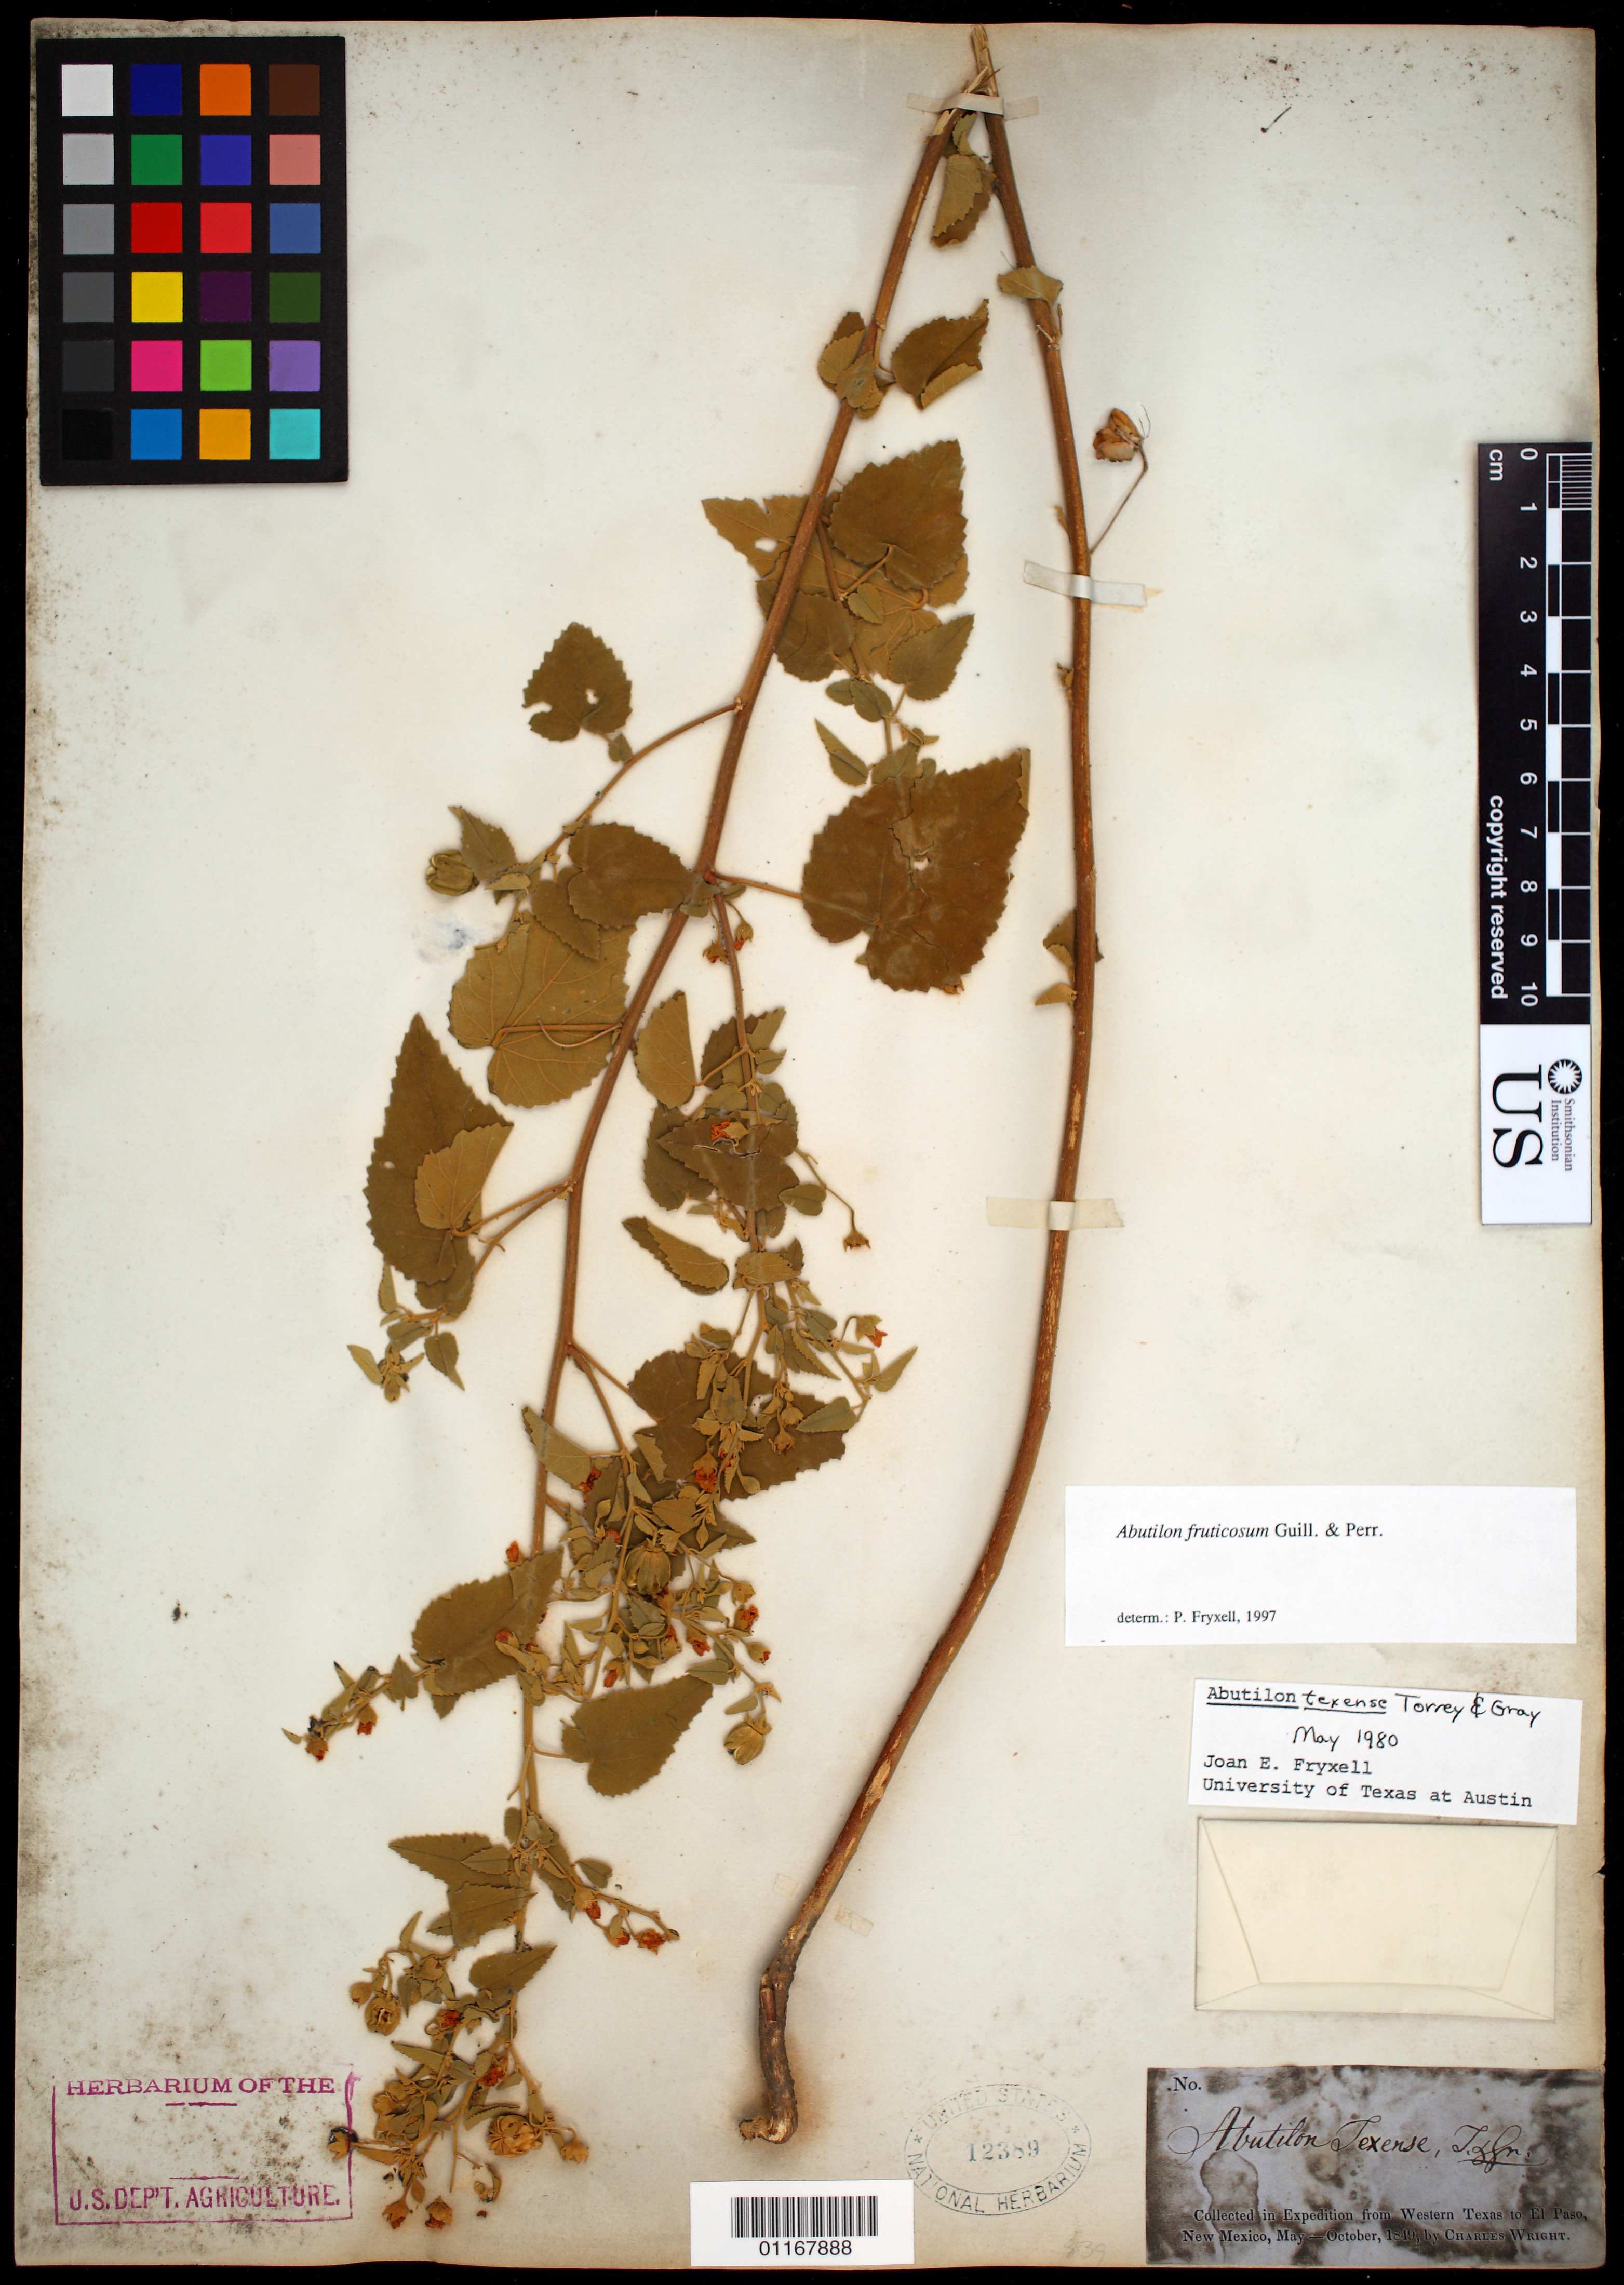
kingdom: Plantae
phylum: Tracheophyta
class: Magnoliopsida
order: Malvales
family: Malvaceae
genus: Abutilon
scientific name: Abutilon fruticosum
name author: Guill. & Perr.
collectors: C. Wright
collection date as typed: May 1849 to -- Oct 1849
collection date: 1849-05/1849-10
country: United States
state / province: New Mexico / Texas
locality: From Western Texas to El Paso, New Mexico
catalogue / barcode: US 12389